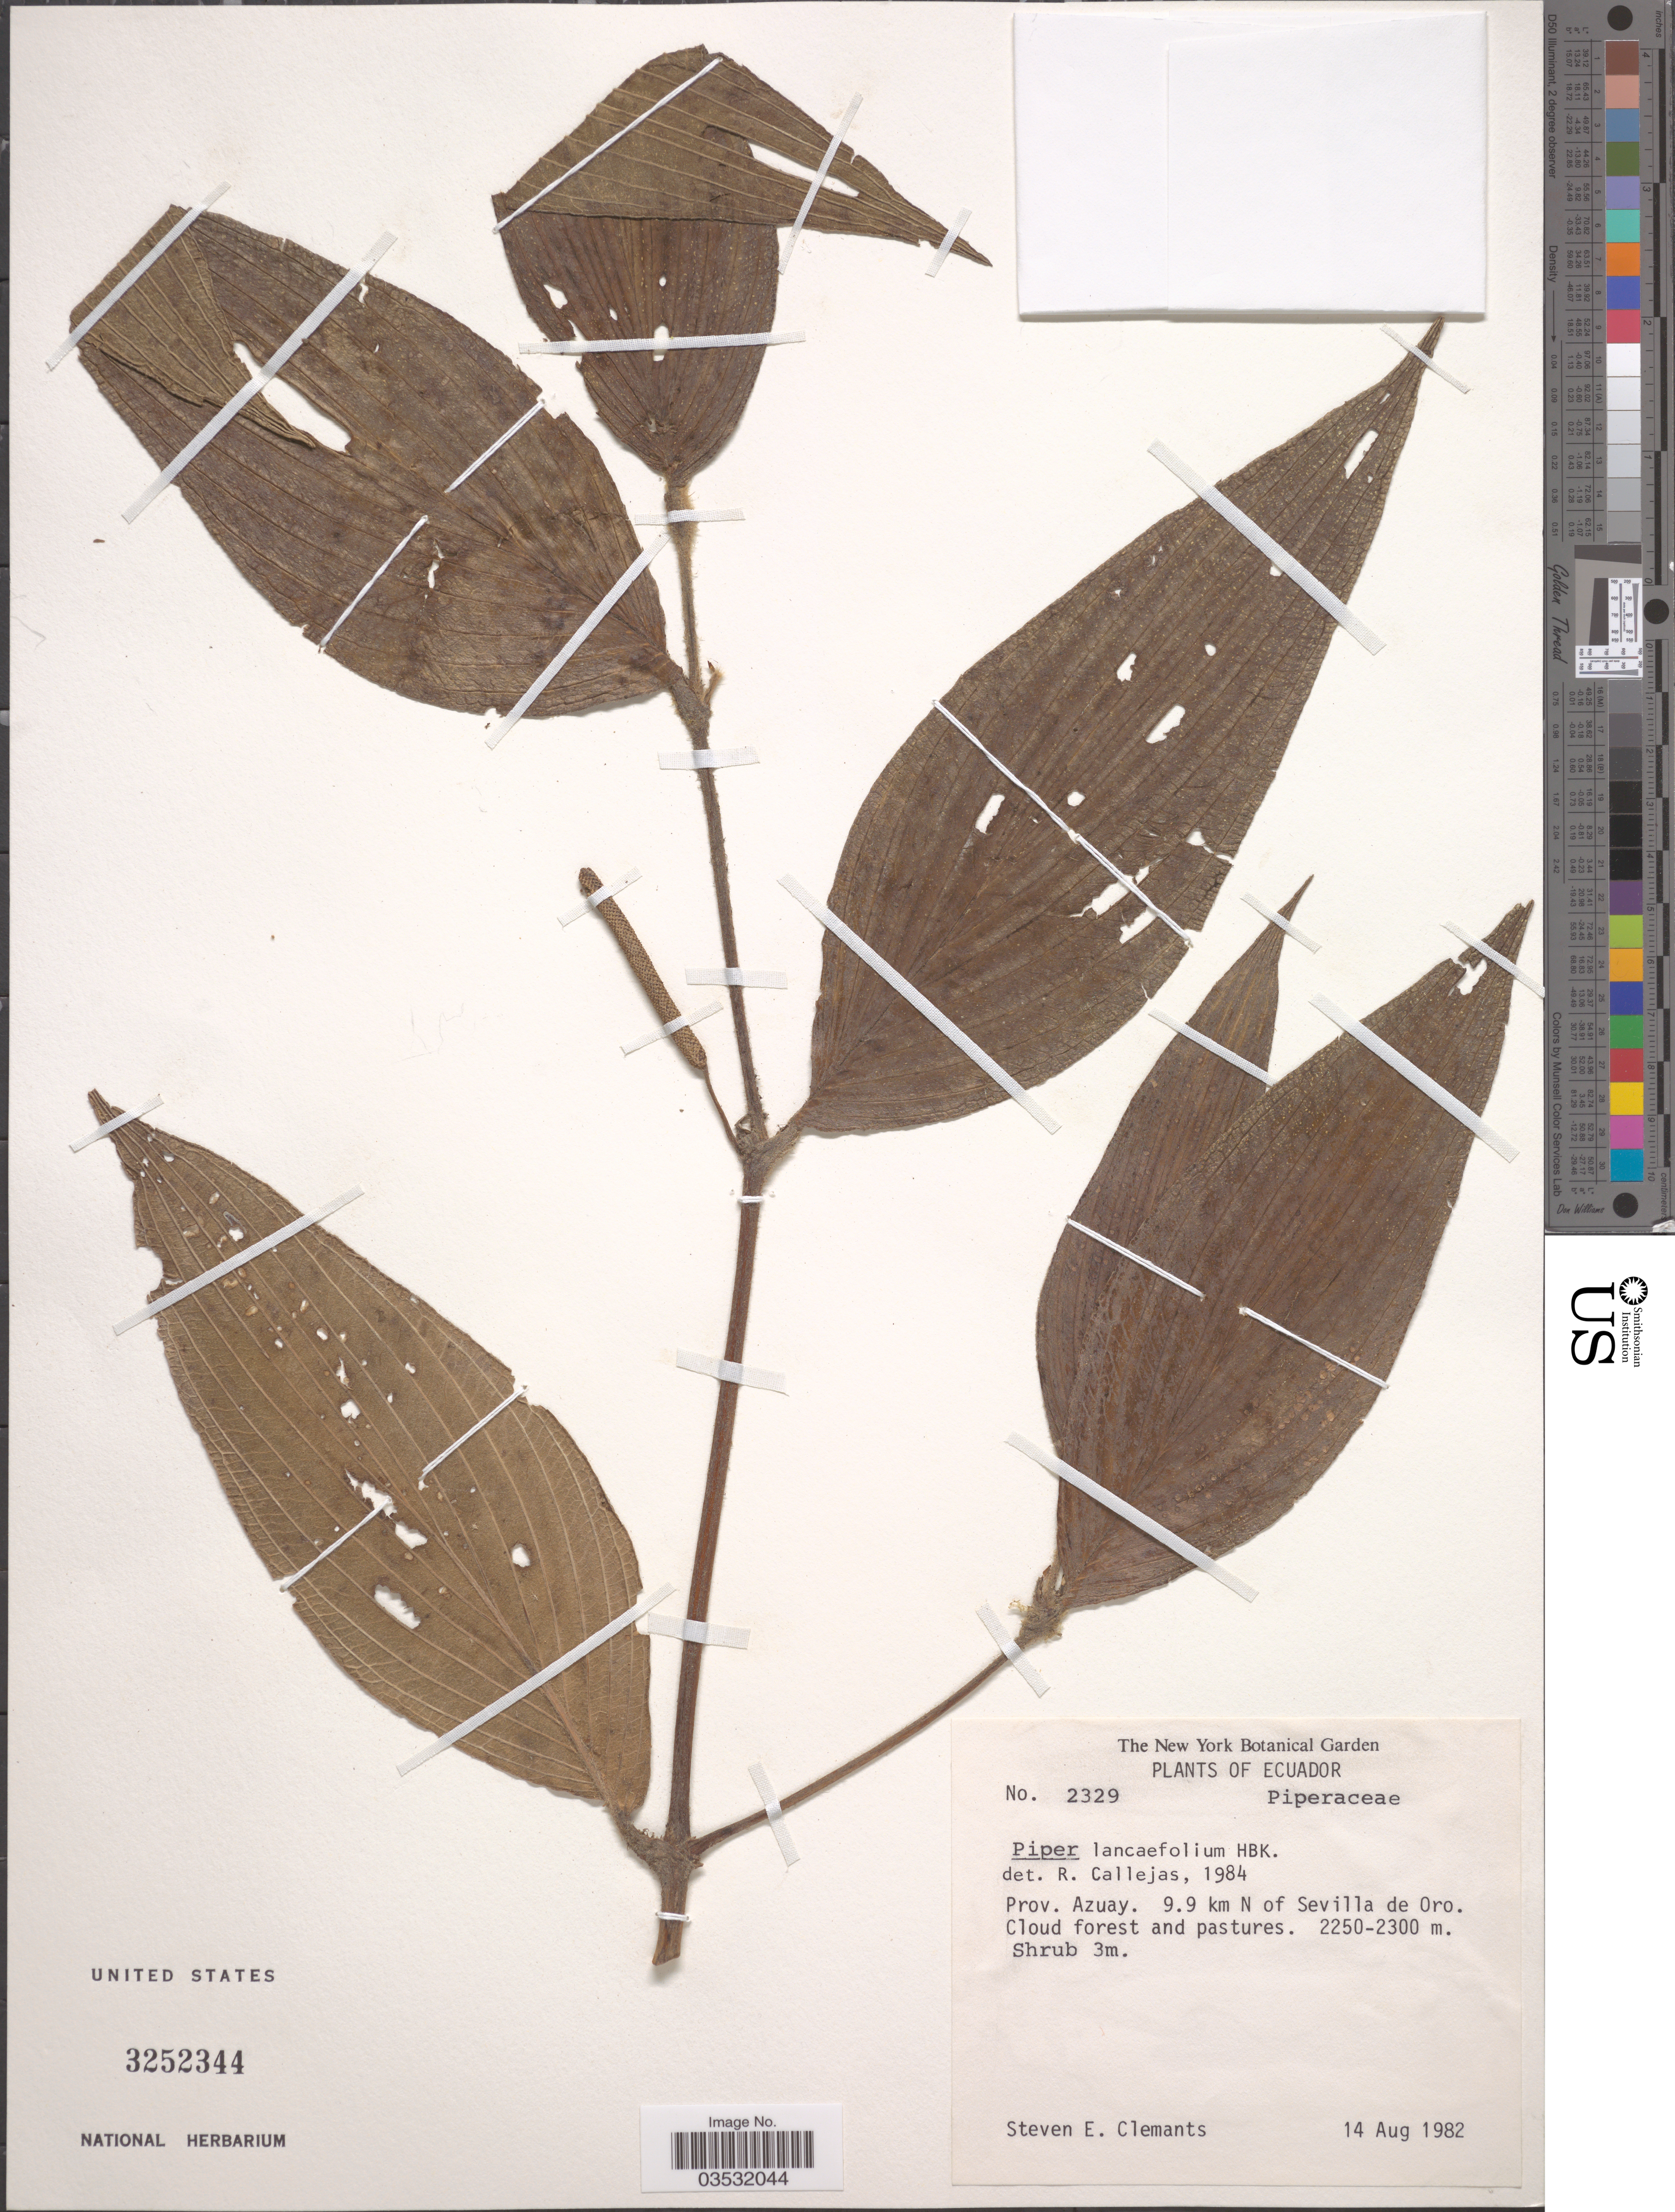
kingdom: Plantae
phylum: Tracheophyta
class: Magnoliopsida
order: Piperales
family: Piperaceae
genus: Piper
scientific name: Piper lanceifolium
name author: Kunth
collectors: S. Clemants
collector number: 2329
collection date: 1982-08-14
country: Ecuador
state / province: Azuay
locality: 9.9 km N of Sevilla de Oro.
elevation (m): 2250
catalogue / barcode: US 3252344